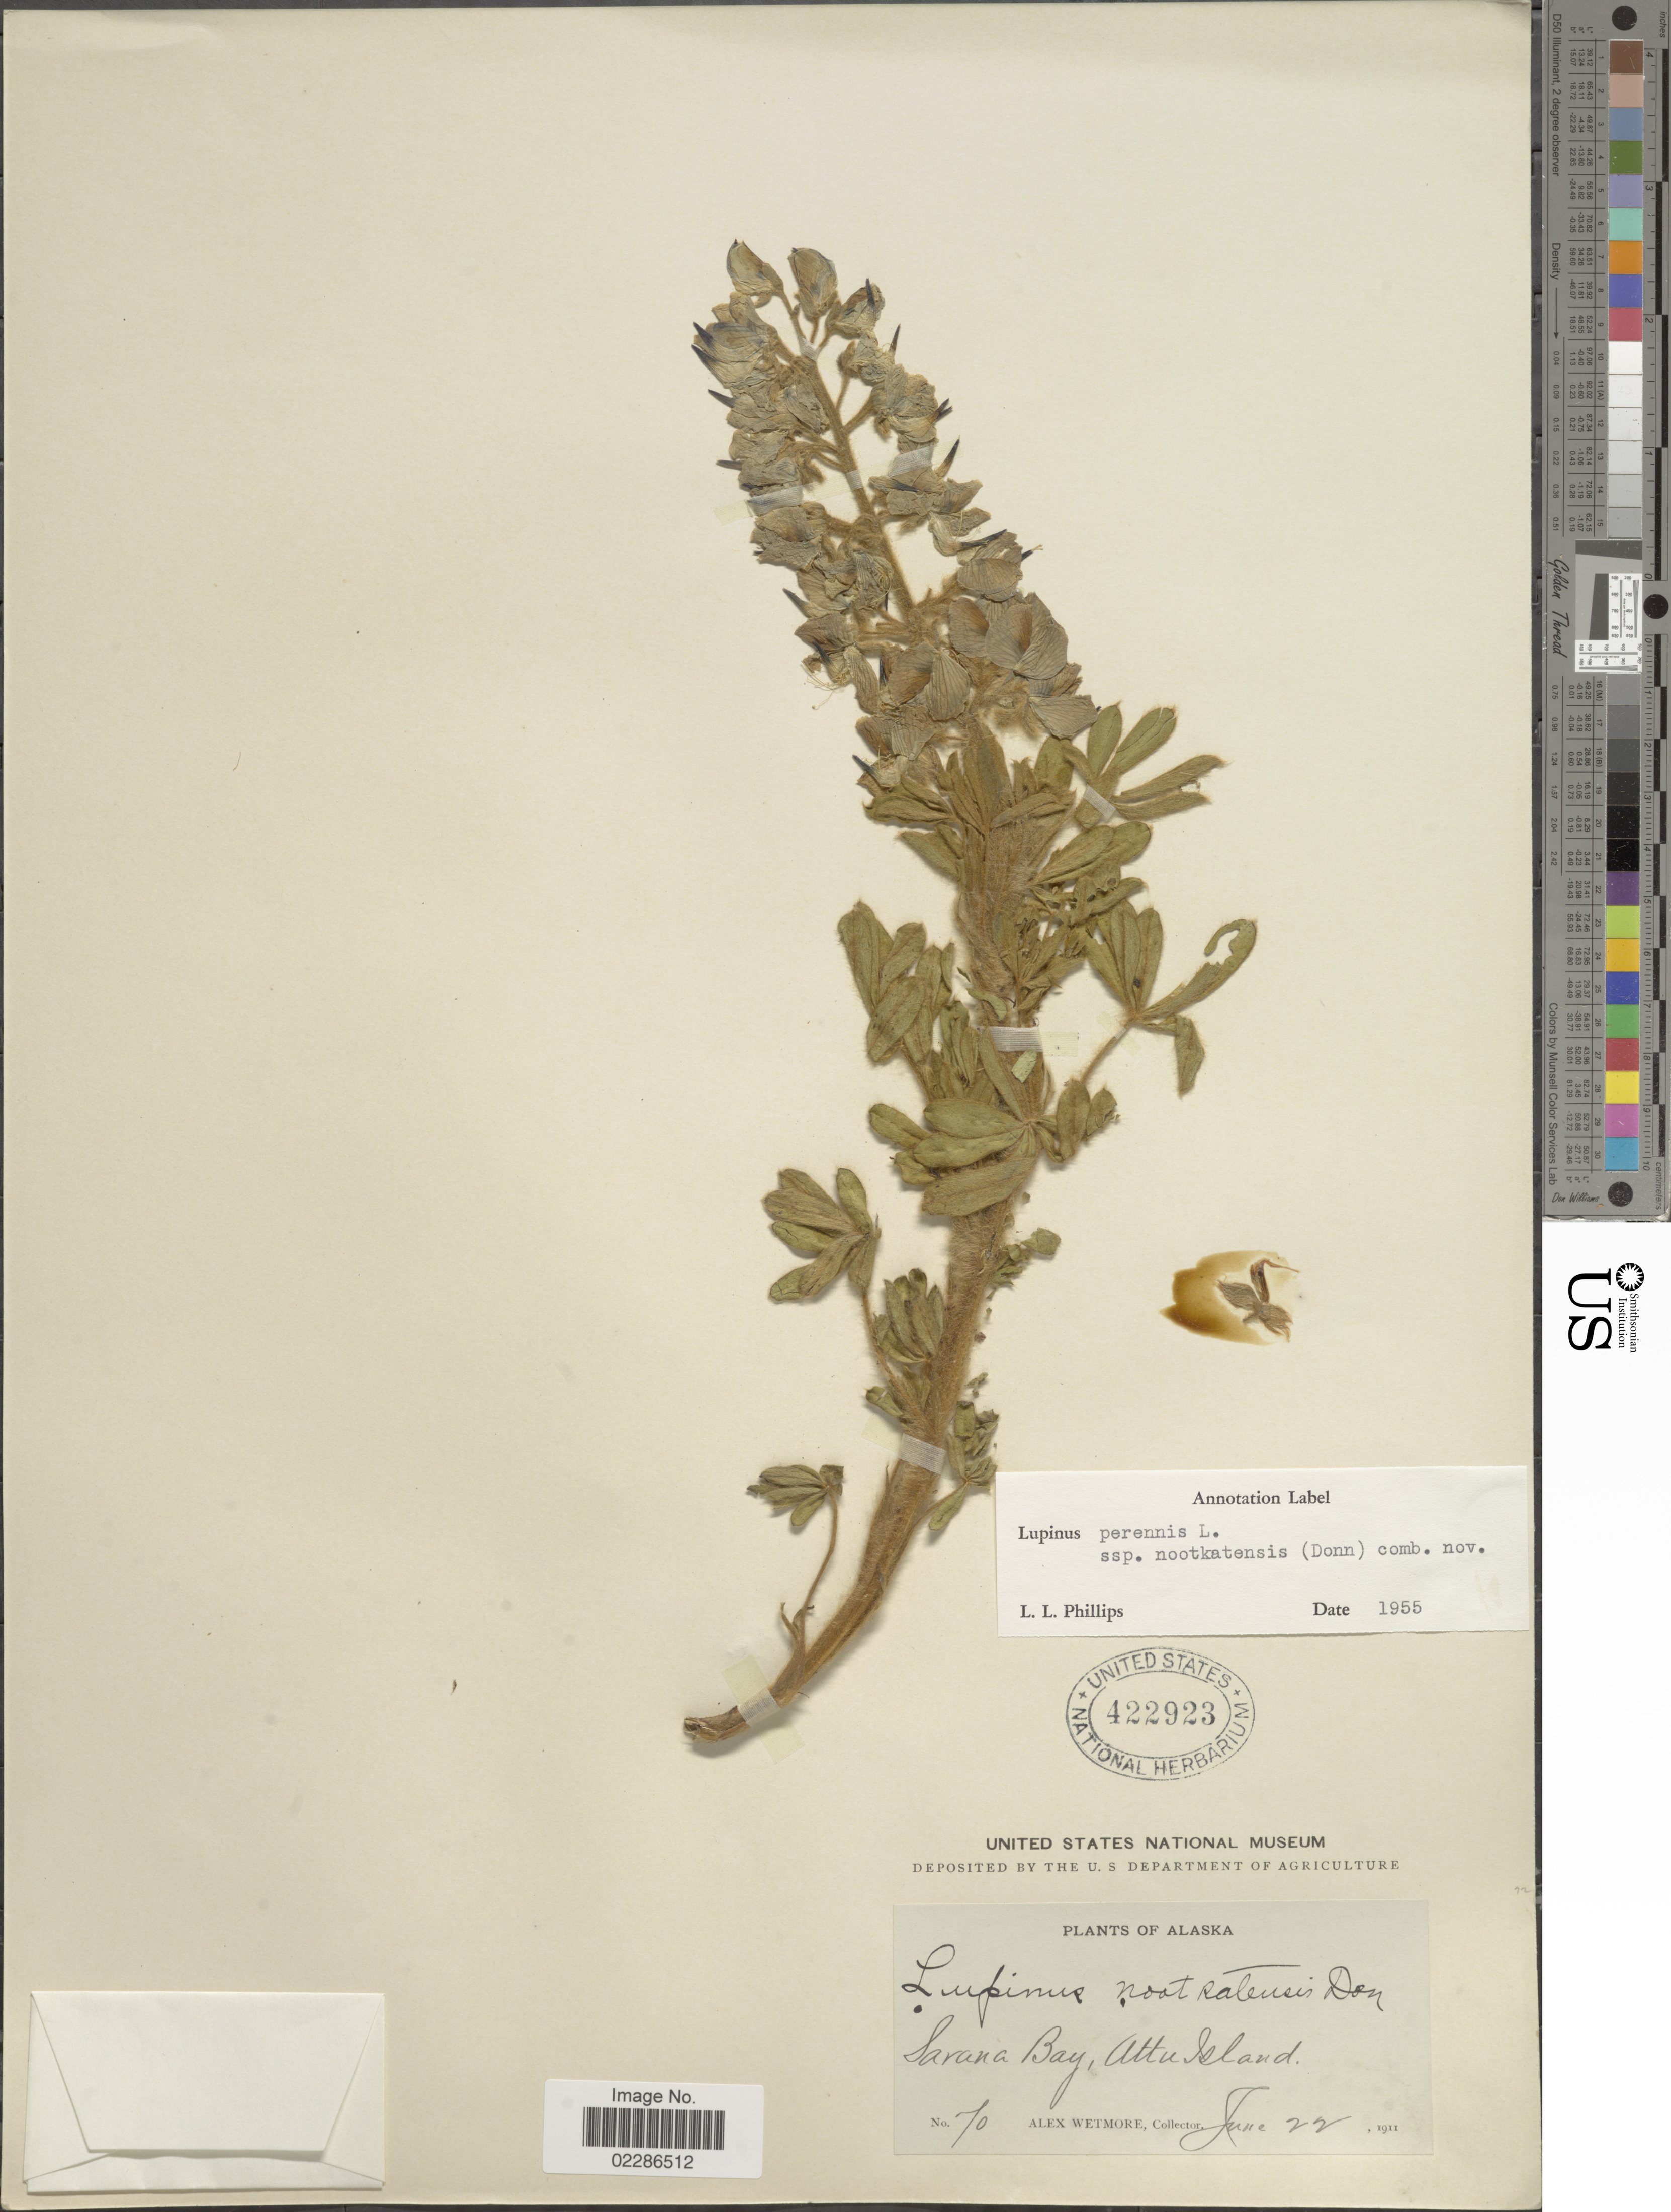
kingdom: Plantae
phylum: Tracheophyta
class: Magnoliopsida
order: Fabales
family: Fabaceae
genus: Lupinus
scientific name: Lupinus nootkatensis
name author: Donn ex Sims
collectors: A. Wetmore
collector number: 70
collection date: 1911-06-22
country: United States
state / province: Alaska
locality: Sarana Bay, Atuu Island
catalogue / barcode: US 422923